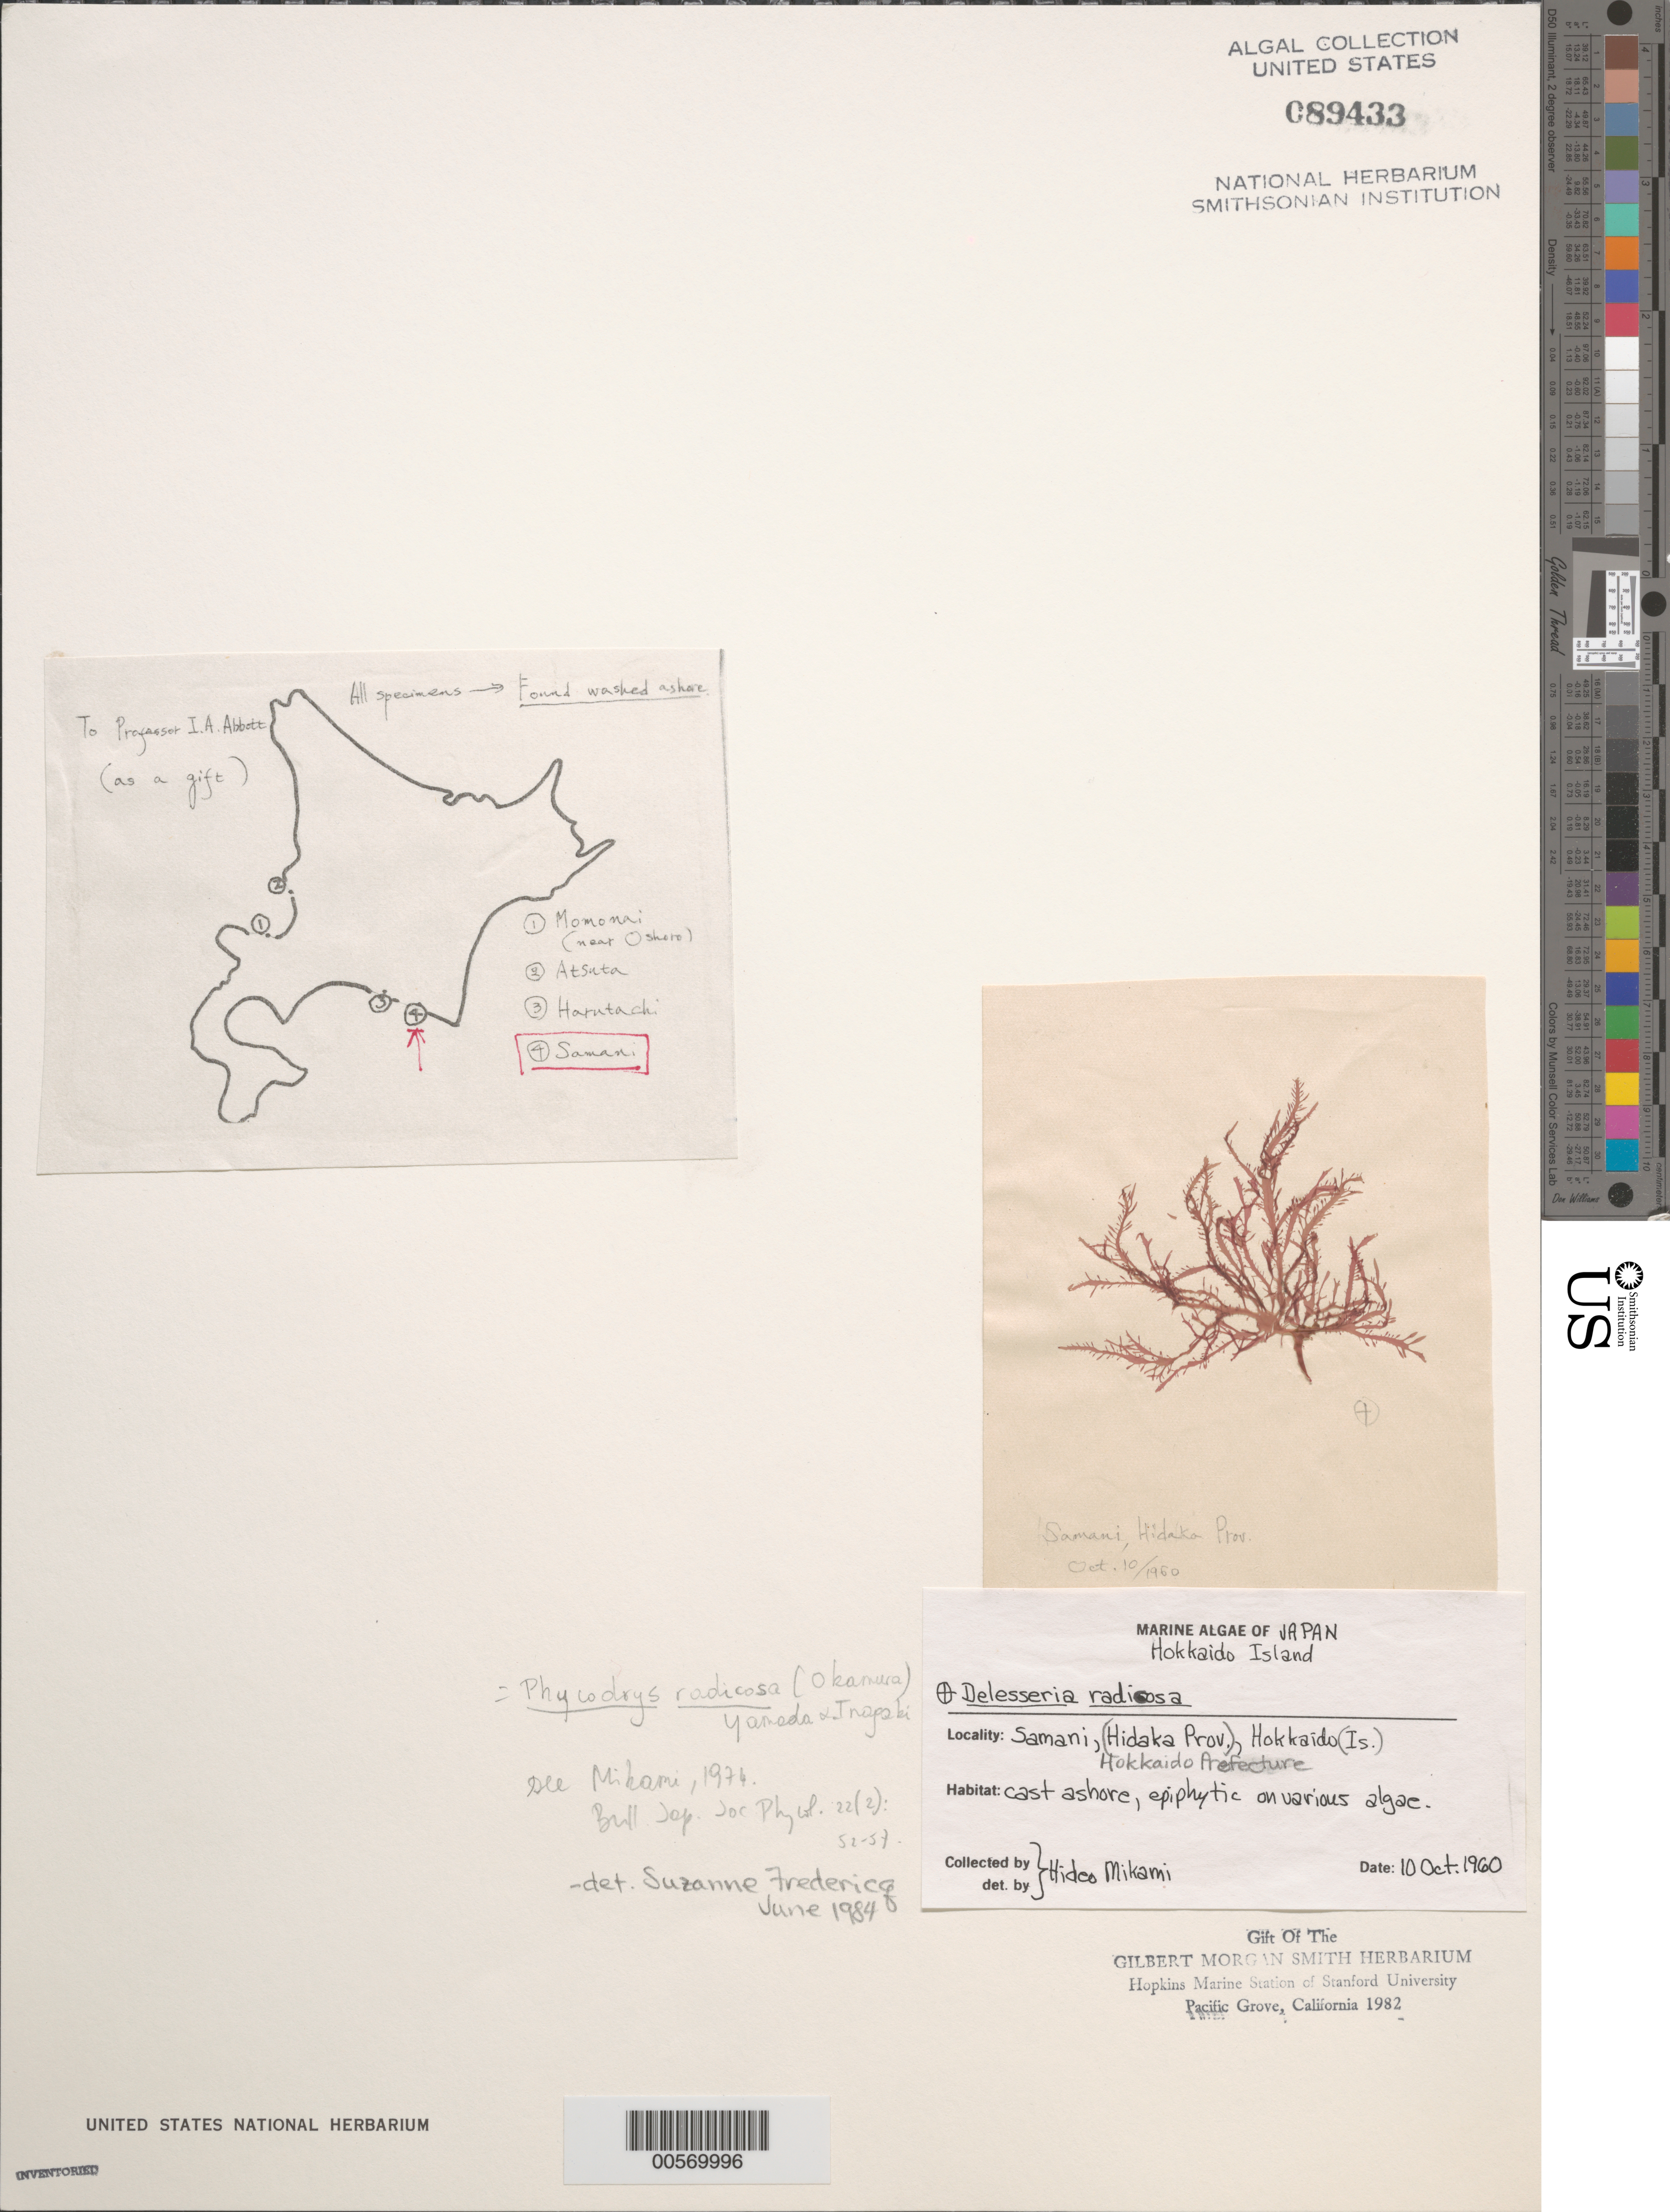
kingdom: Plantae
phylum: Rhodophyta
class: Florideophyceae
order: Ceramiales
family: Delesseriaceae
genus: Phycodrys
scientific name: Phycodrys radicosa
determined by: Fredericq, S.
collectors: H. Mikami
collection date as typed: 10 Oct 1960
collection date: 1960-10-10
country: Japan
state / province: Hokkaido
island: Hokkaido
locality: Samani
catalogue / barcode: US 89433